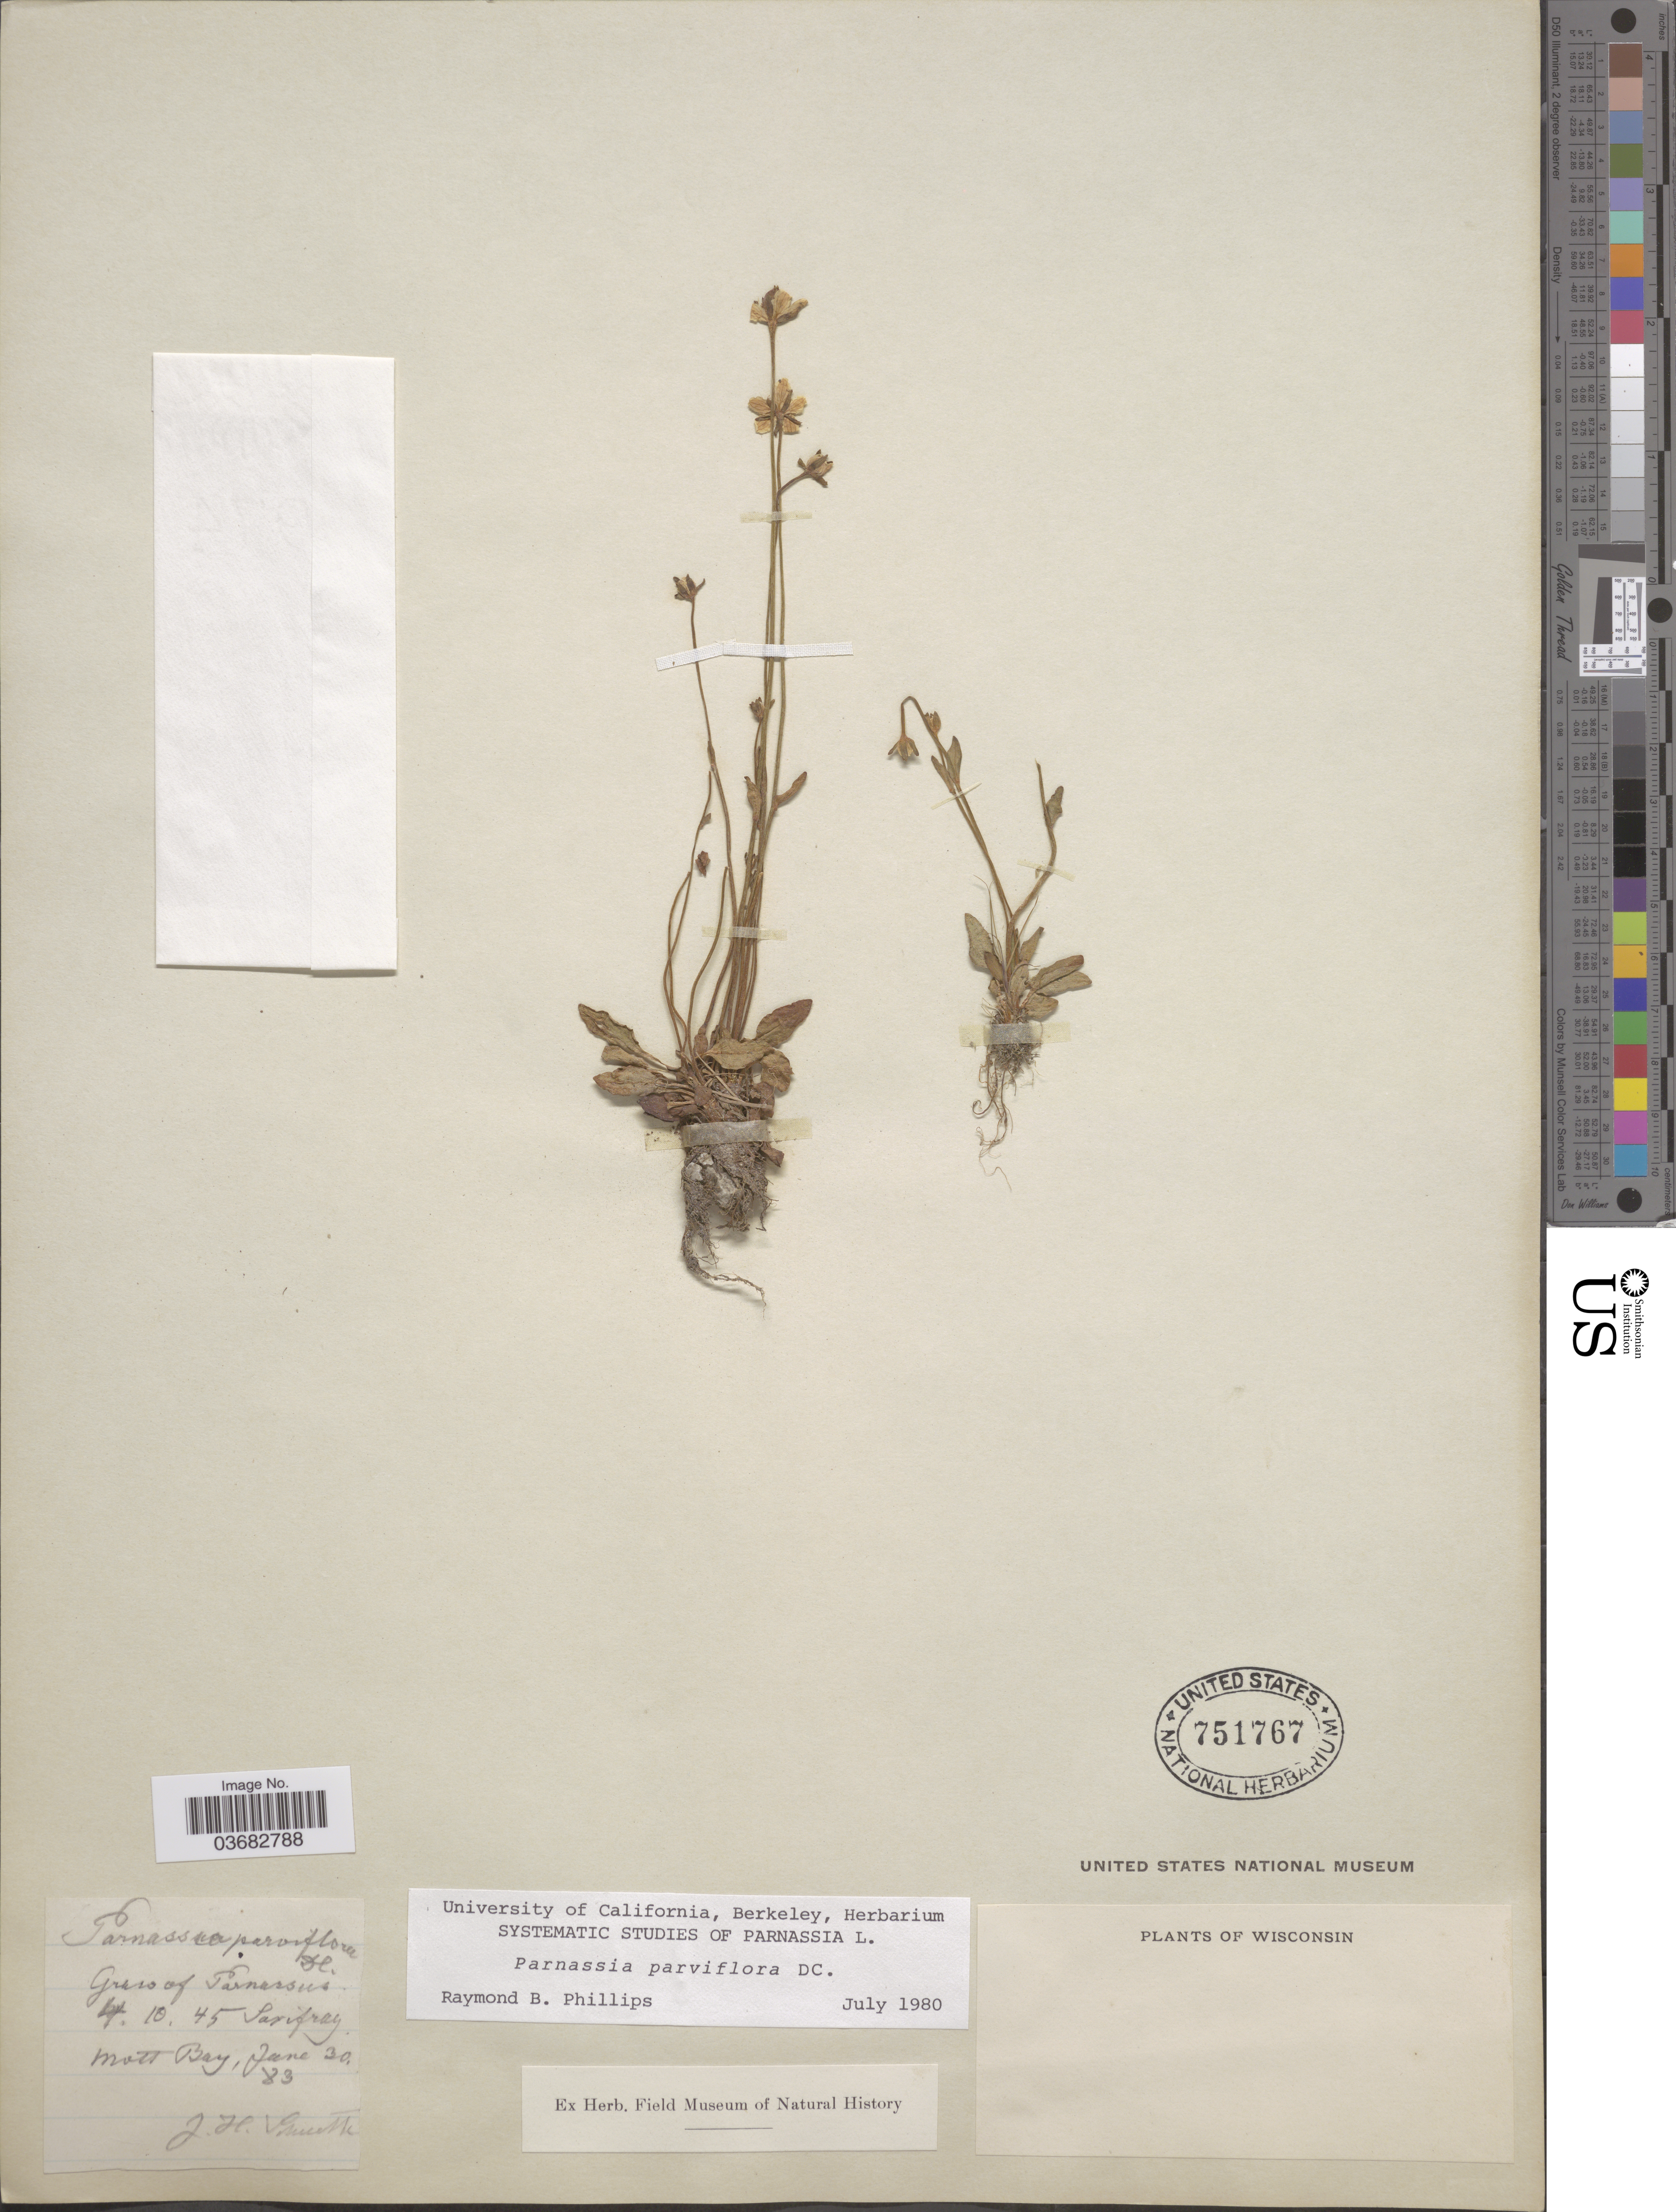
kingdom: Plantae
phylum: Tracheophyta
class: Magnoliopsida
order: Celastrales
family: Parnassiaceae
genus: Parnassia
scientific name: Parnassia parviflora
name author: DC.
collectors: Smith, J. H. N.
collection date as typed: Transcribed d/m/y: 30/6/83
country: United States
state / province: Wisconsin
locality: Mott Bay.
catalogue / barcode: US 751767